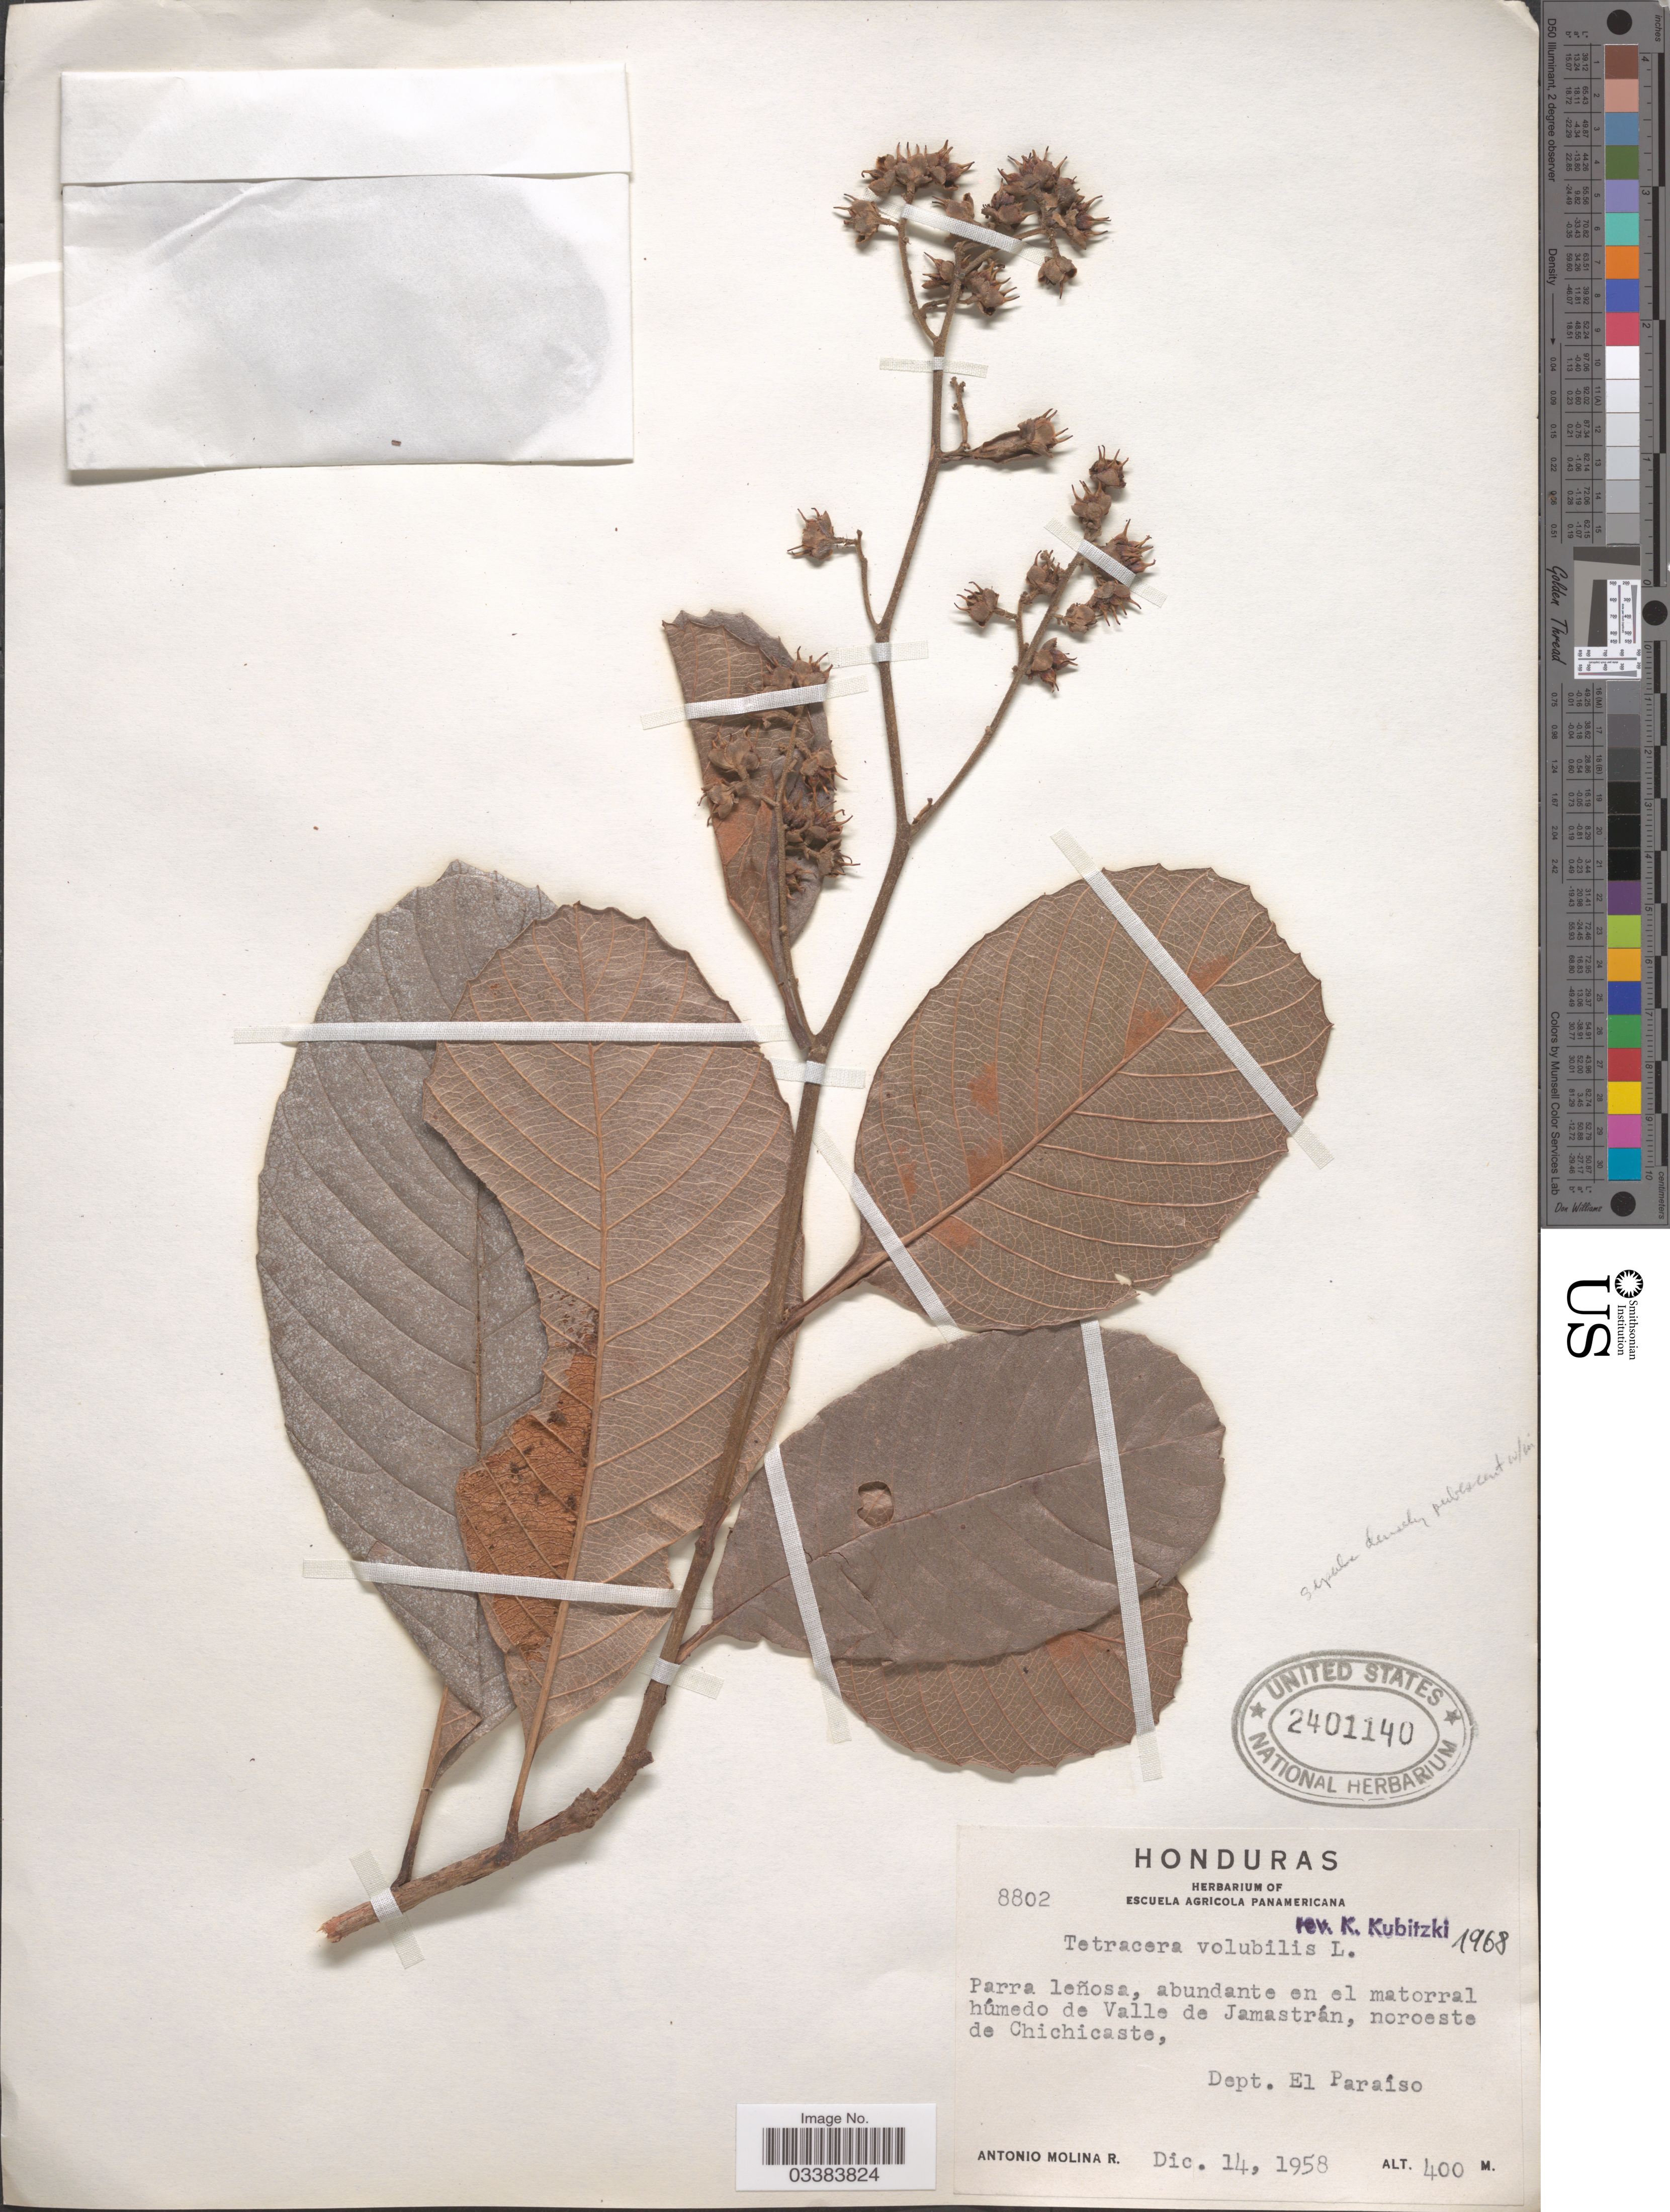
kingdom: Plantae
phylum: Tracheophyta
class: Magnoliopsida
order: Dilleniales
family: Dilleniaceae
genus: Tetracera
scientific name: Tetracera volubilis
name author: L.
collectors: A. Molina R.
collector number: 8802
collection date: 1958-12-14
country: Honduras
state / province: El Paraíso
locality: Abundante en el matorral húmedo de Valle de Jamastrán, noroeste de Chichicaste, Dept. El Paraíso.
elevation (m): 400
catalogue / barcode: US 2401140